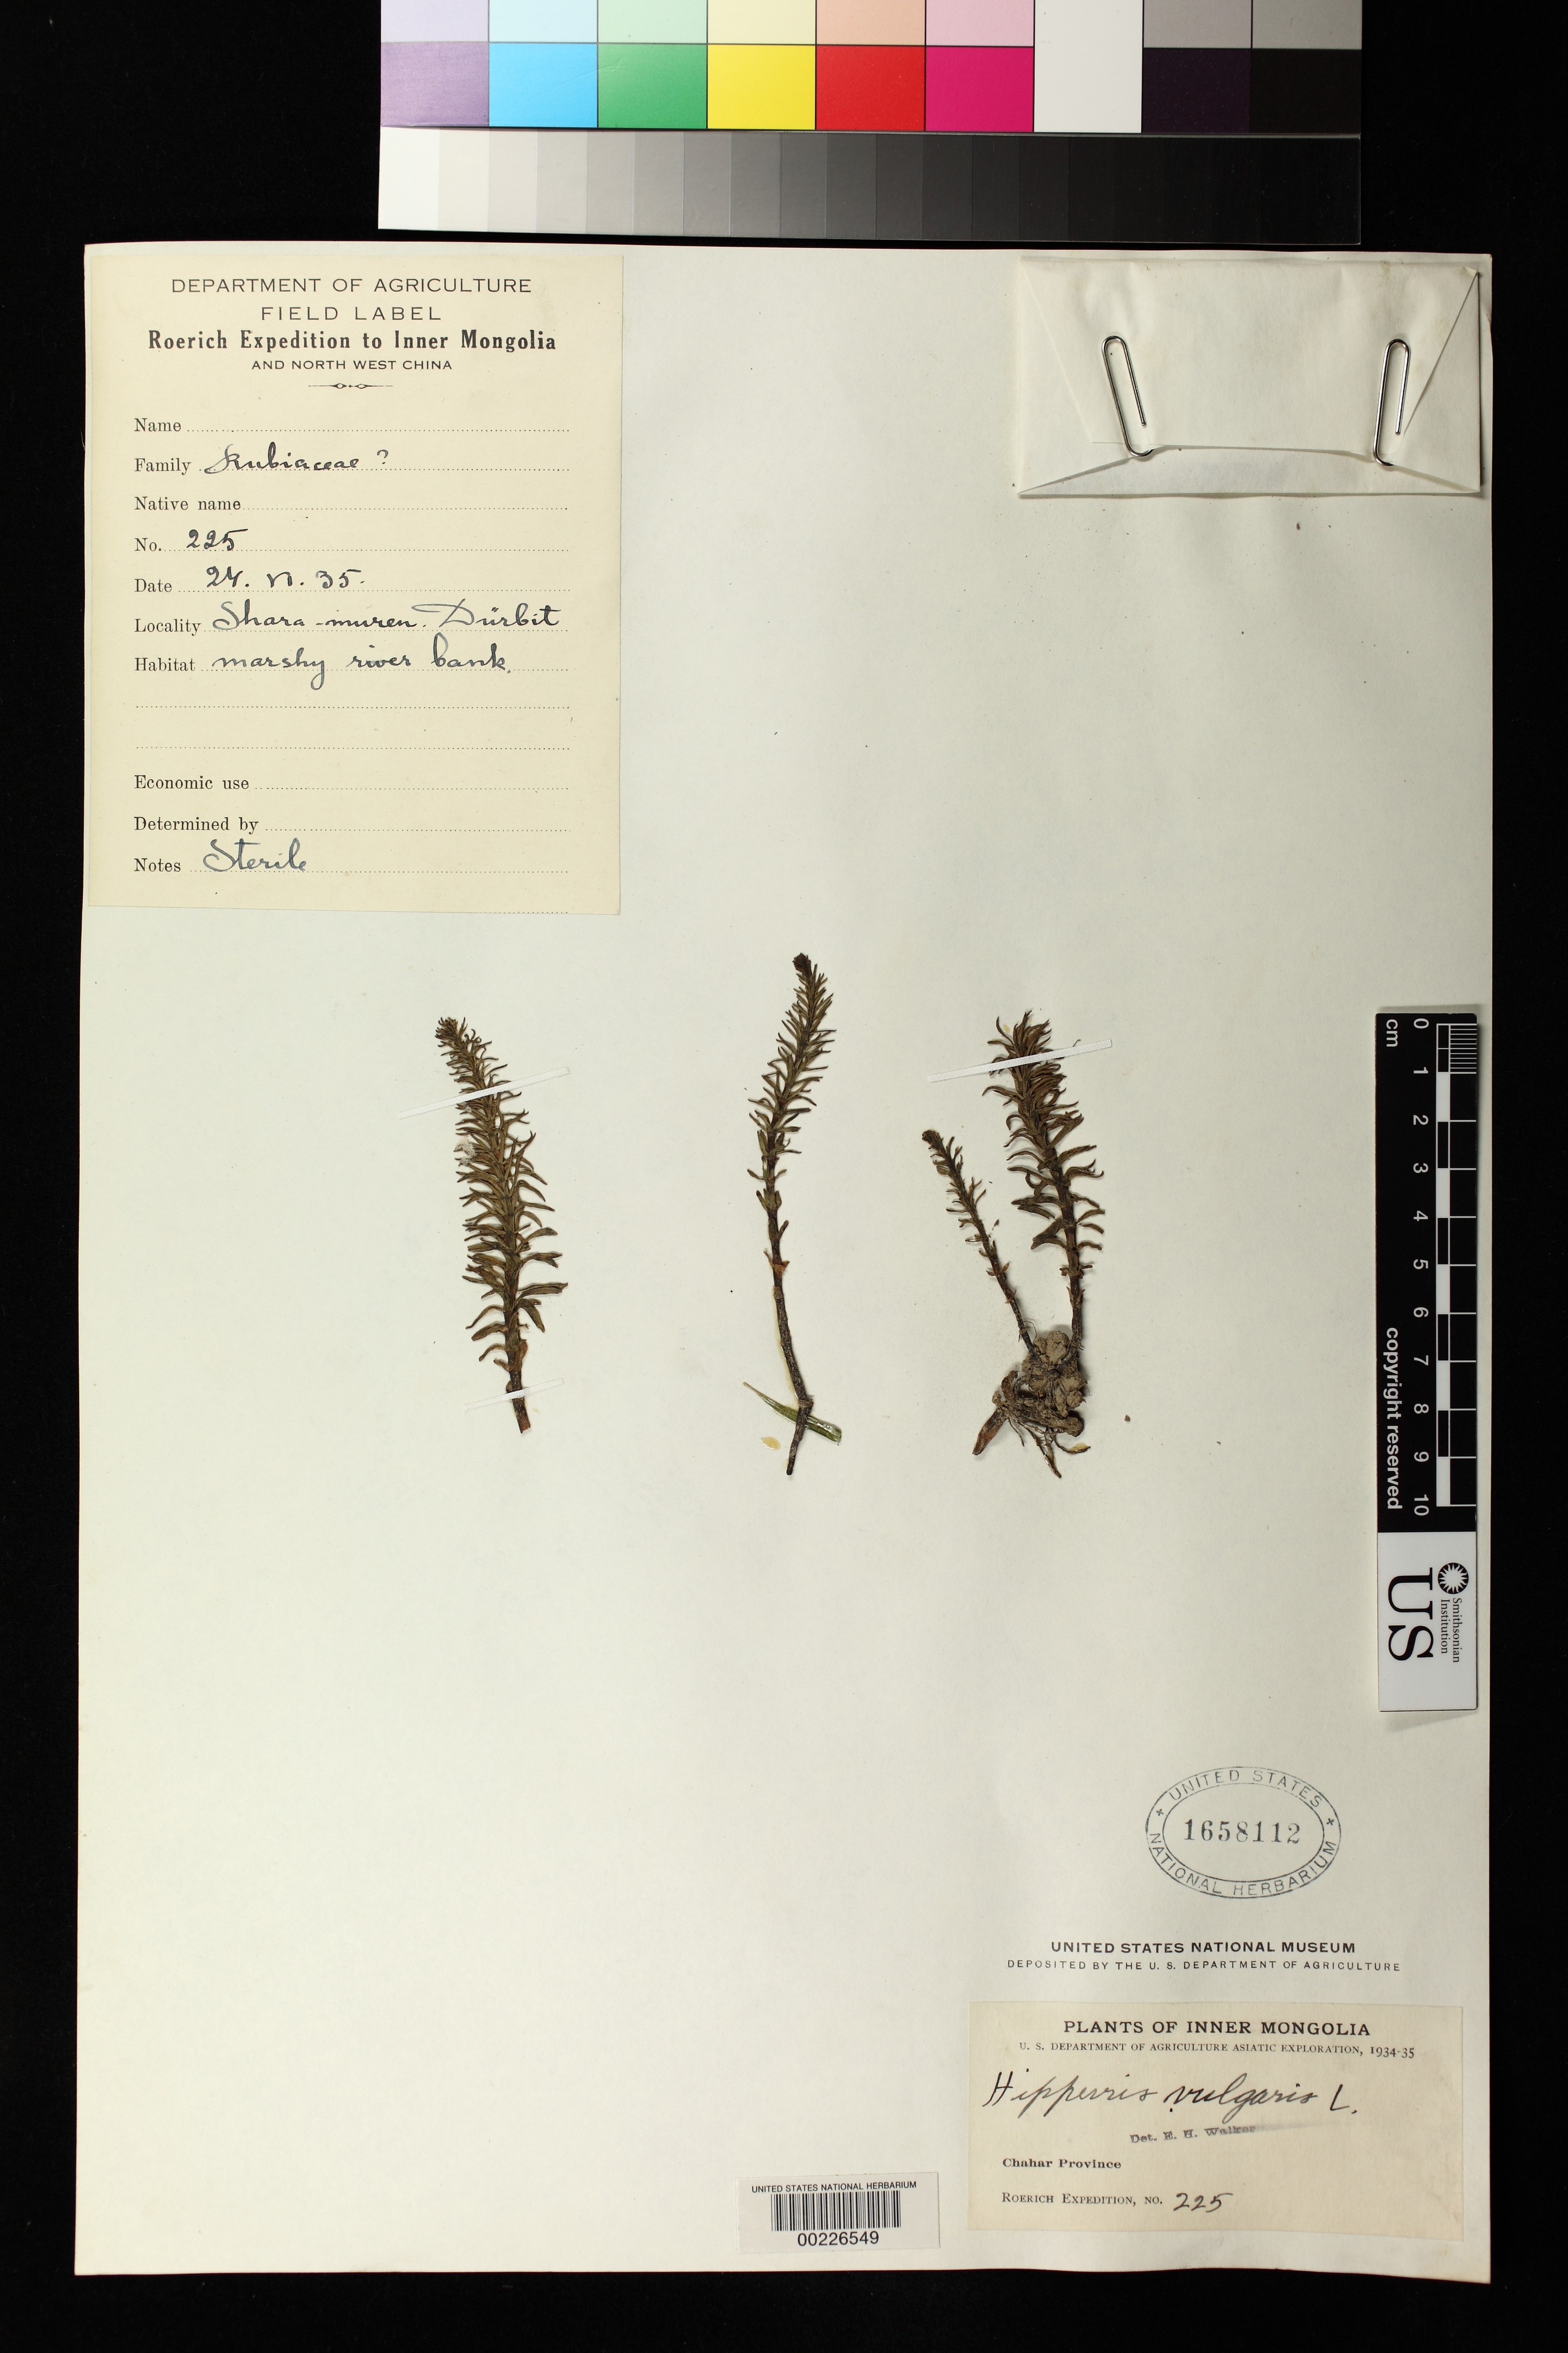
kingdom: Plantae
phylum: Tracheophyta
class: Magnoliopsida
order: Lamiales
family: Plantaginaceae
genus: Hippuris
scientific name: Hippuris vulgaris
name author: L.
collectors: Roerich Expedition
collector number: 225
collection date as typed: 24 Jun 1935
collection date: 1935-06-24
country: China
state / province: Nei Monggol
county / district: Chahar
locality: Shara-muren. Durbit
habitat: Marshy river bank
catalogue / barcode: US 1658112